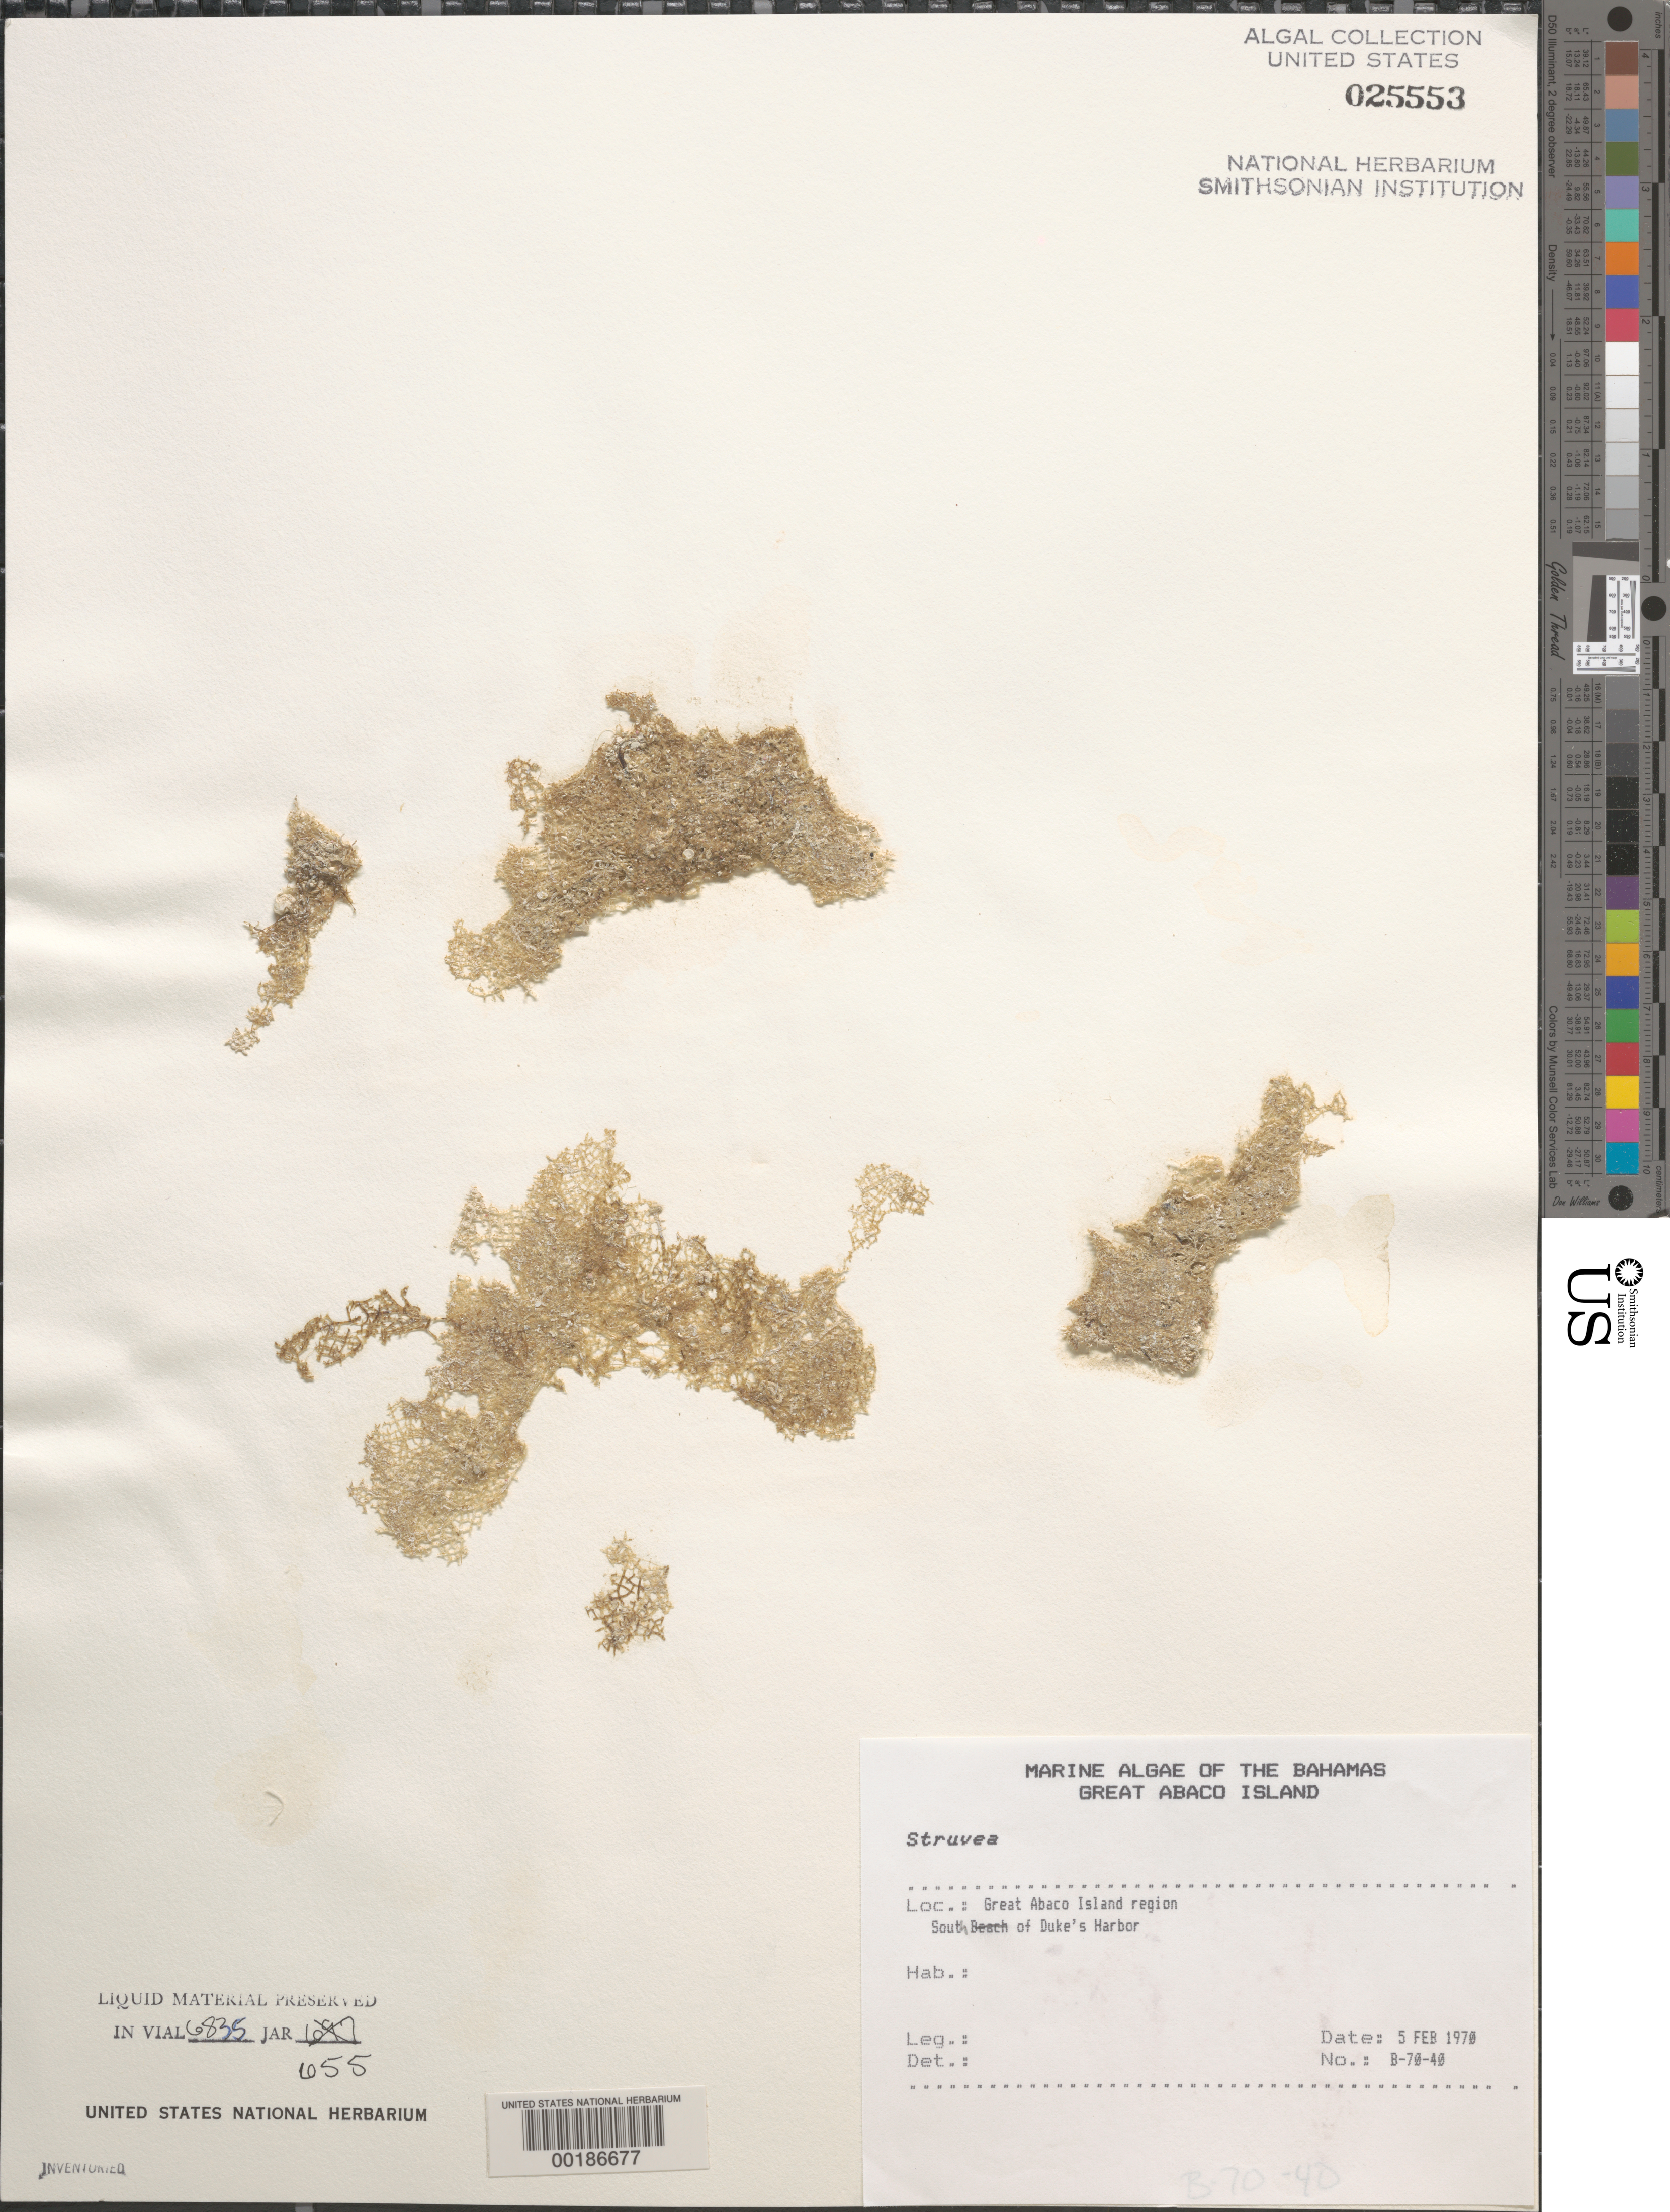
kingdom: Plantae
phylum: Chlorophyta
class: Ulvophyceae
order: Siphonocladales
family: Boodleaceae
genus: Struvea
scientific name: Struvea sp.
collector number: B-70-40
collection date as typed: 05 Feb 1970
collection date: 1970-02-05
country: Bahamas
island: Great Abaco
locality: South of Duke's Harbor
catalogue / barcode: US 25553